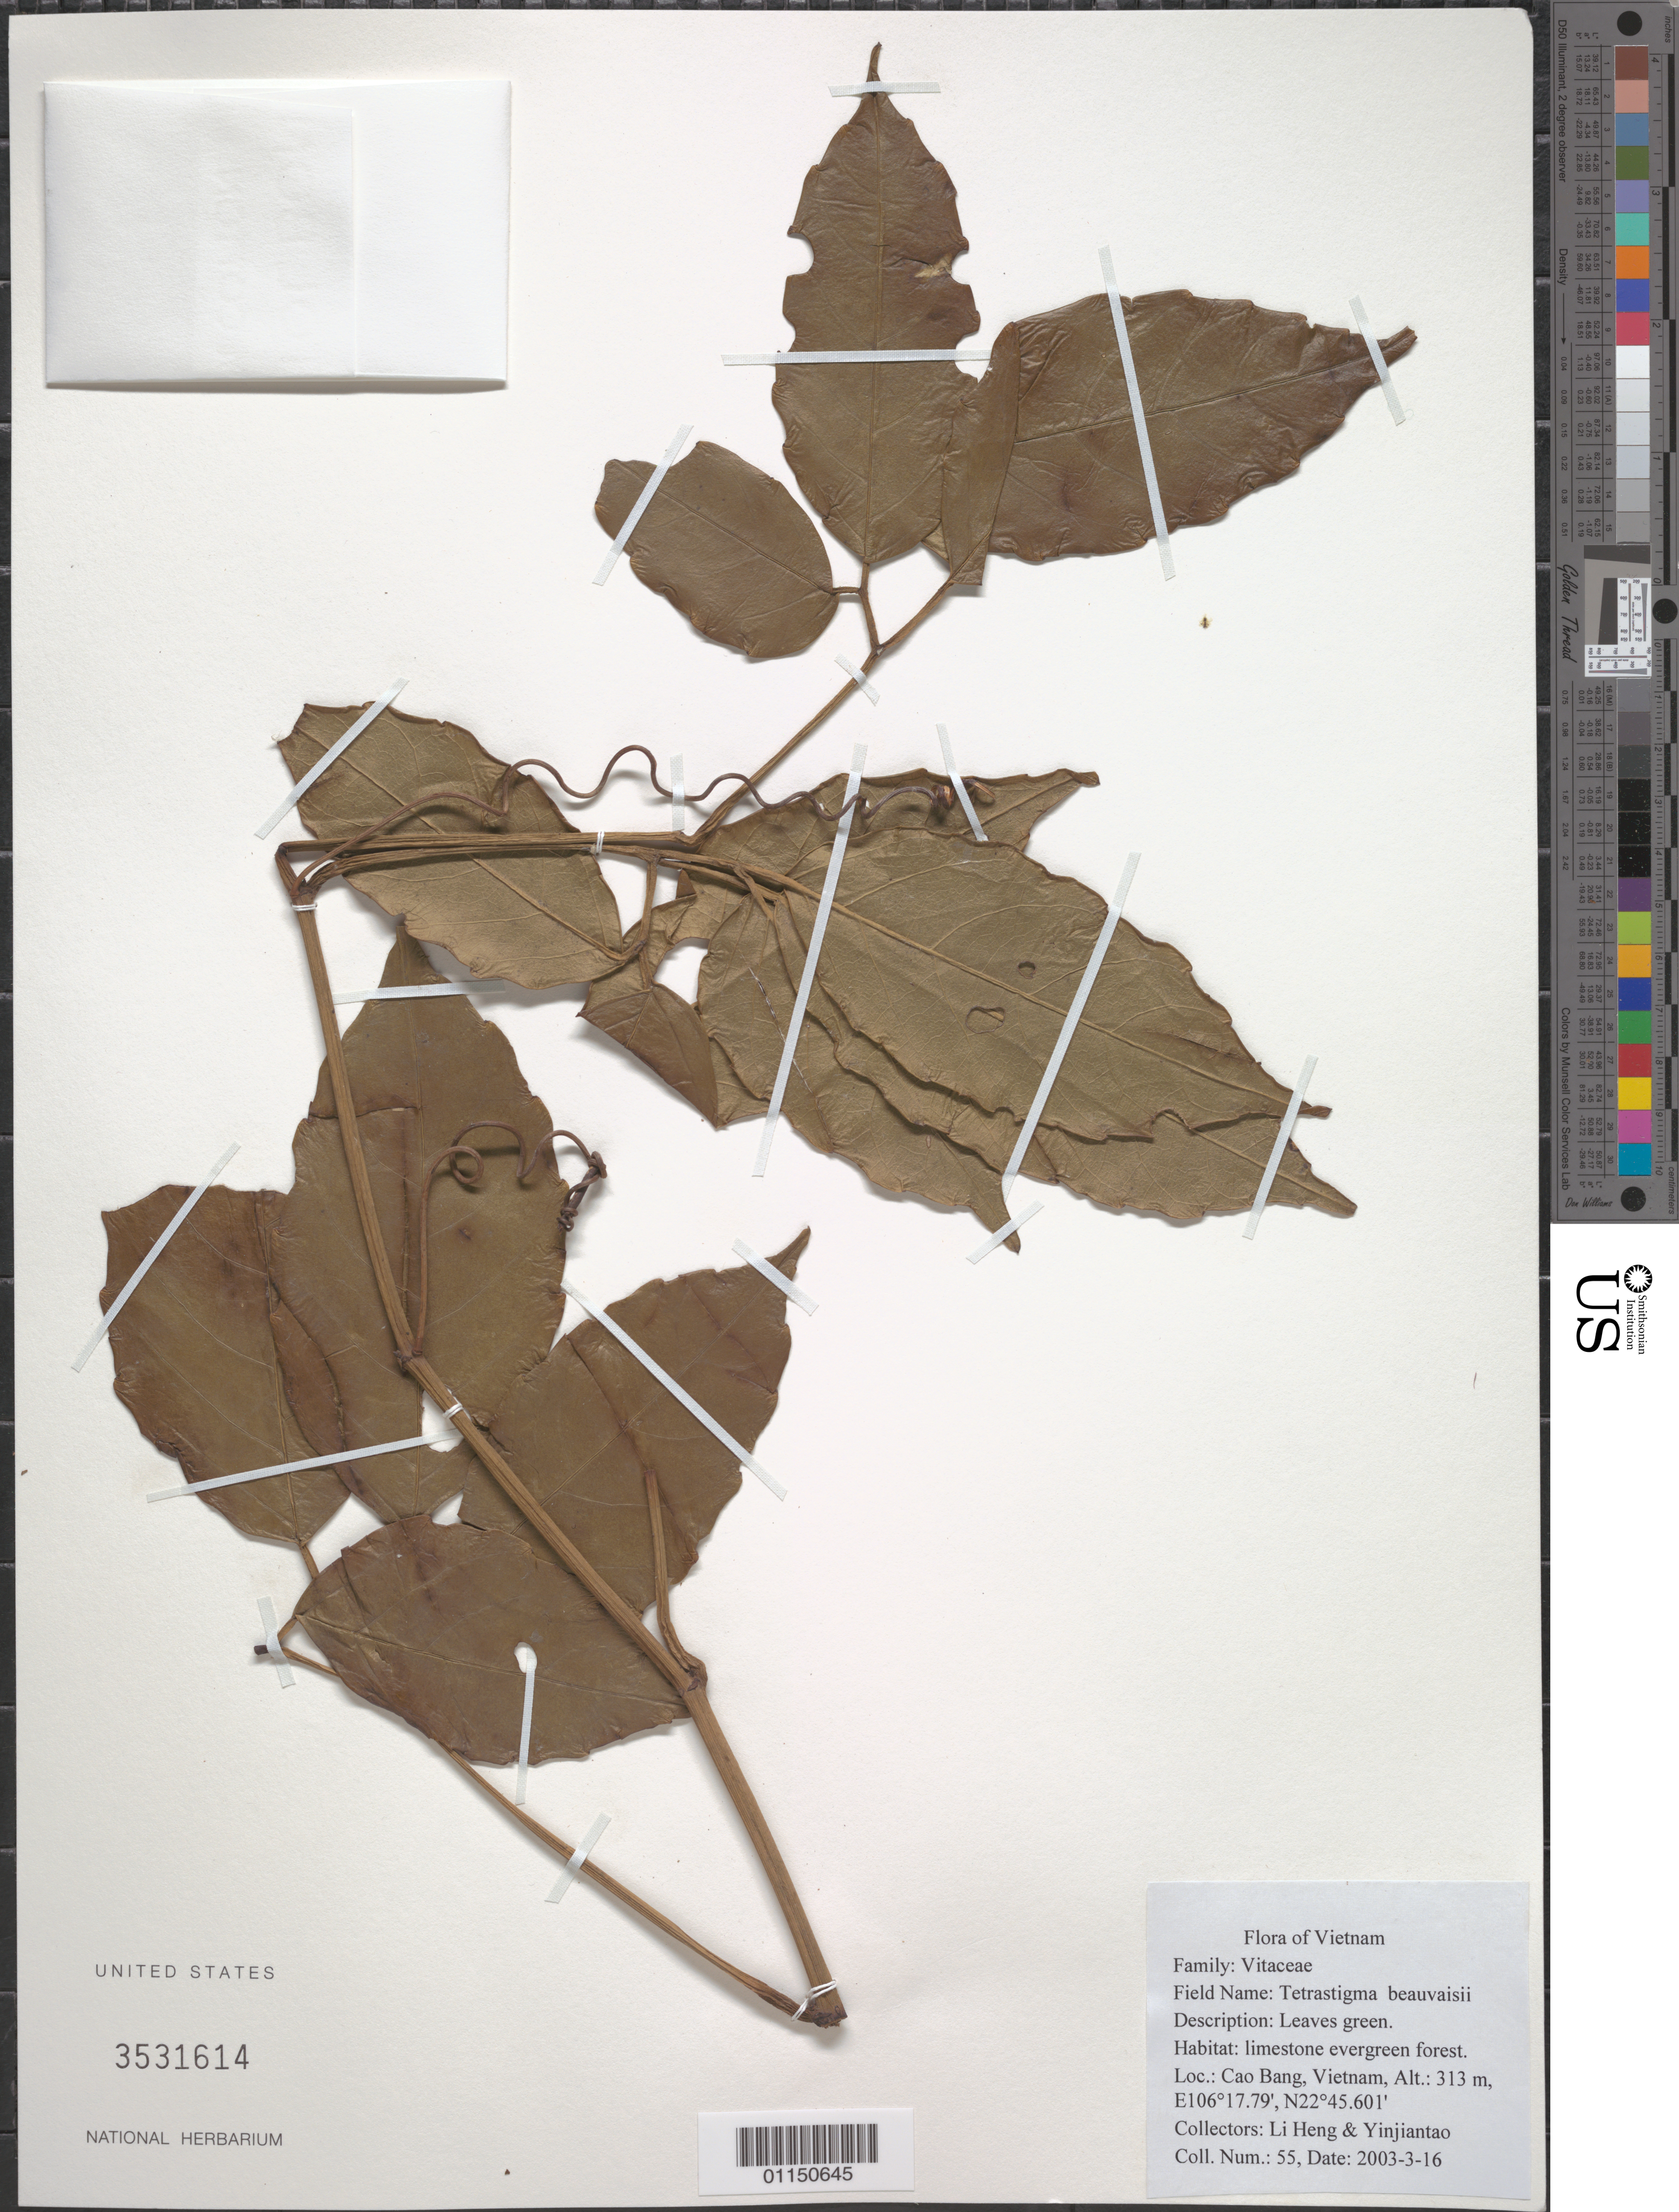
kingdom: Plantae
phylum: Tracheophyta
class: Magnoliopsida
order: Vitales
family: Vitaceae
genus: Tetrastigma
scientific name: Tetrastigma beauvaisii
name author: Gagnep.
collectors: L. Heng & J. T. Yin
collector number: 55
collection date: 2003-03-16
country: Vietnam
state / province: Cao Bang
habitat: Limestone evergreen forest.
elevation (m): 313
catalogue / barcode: US 3531614